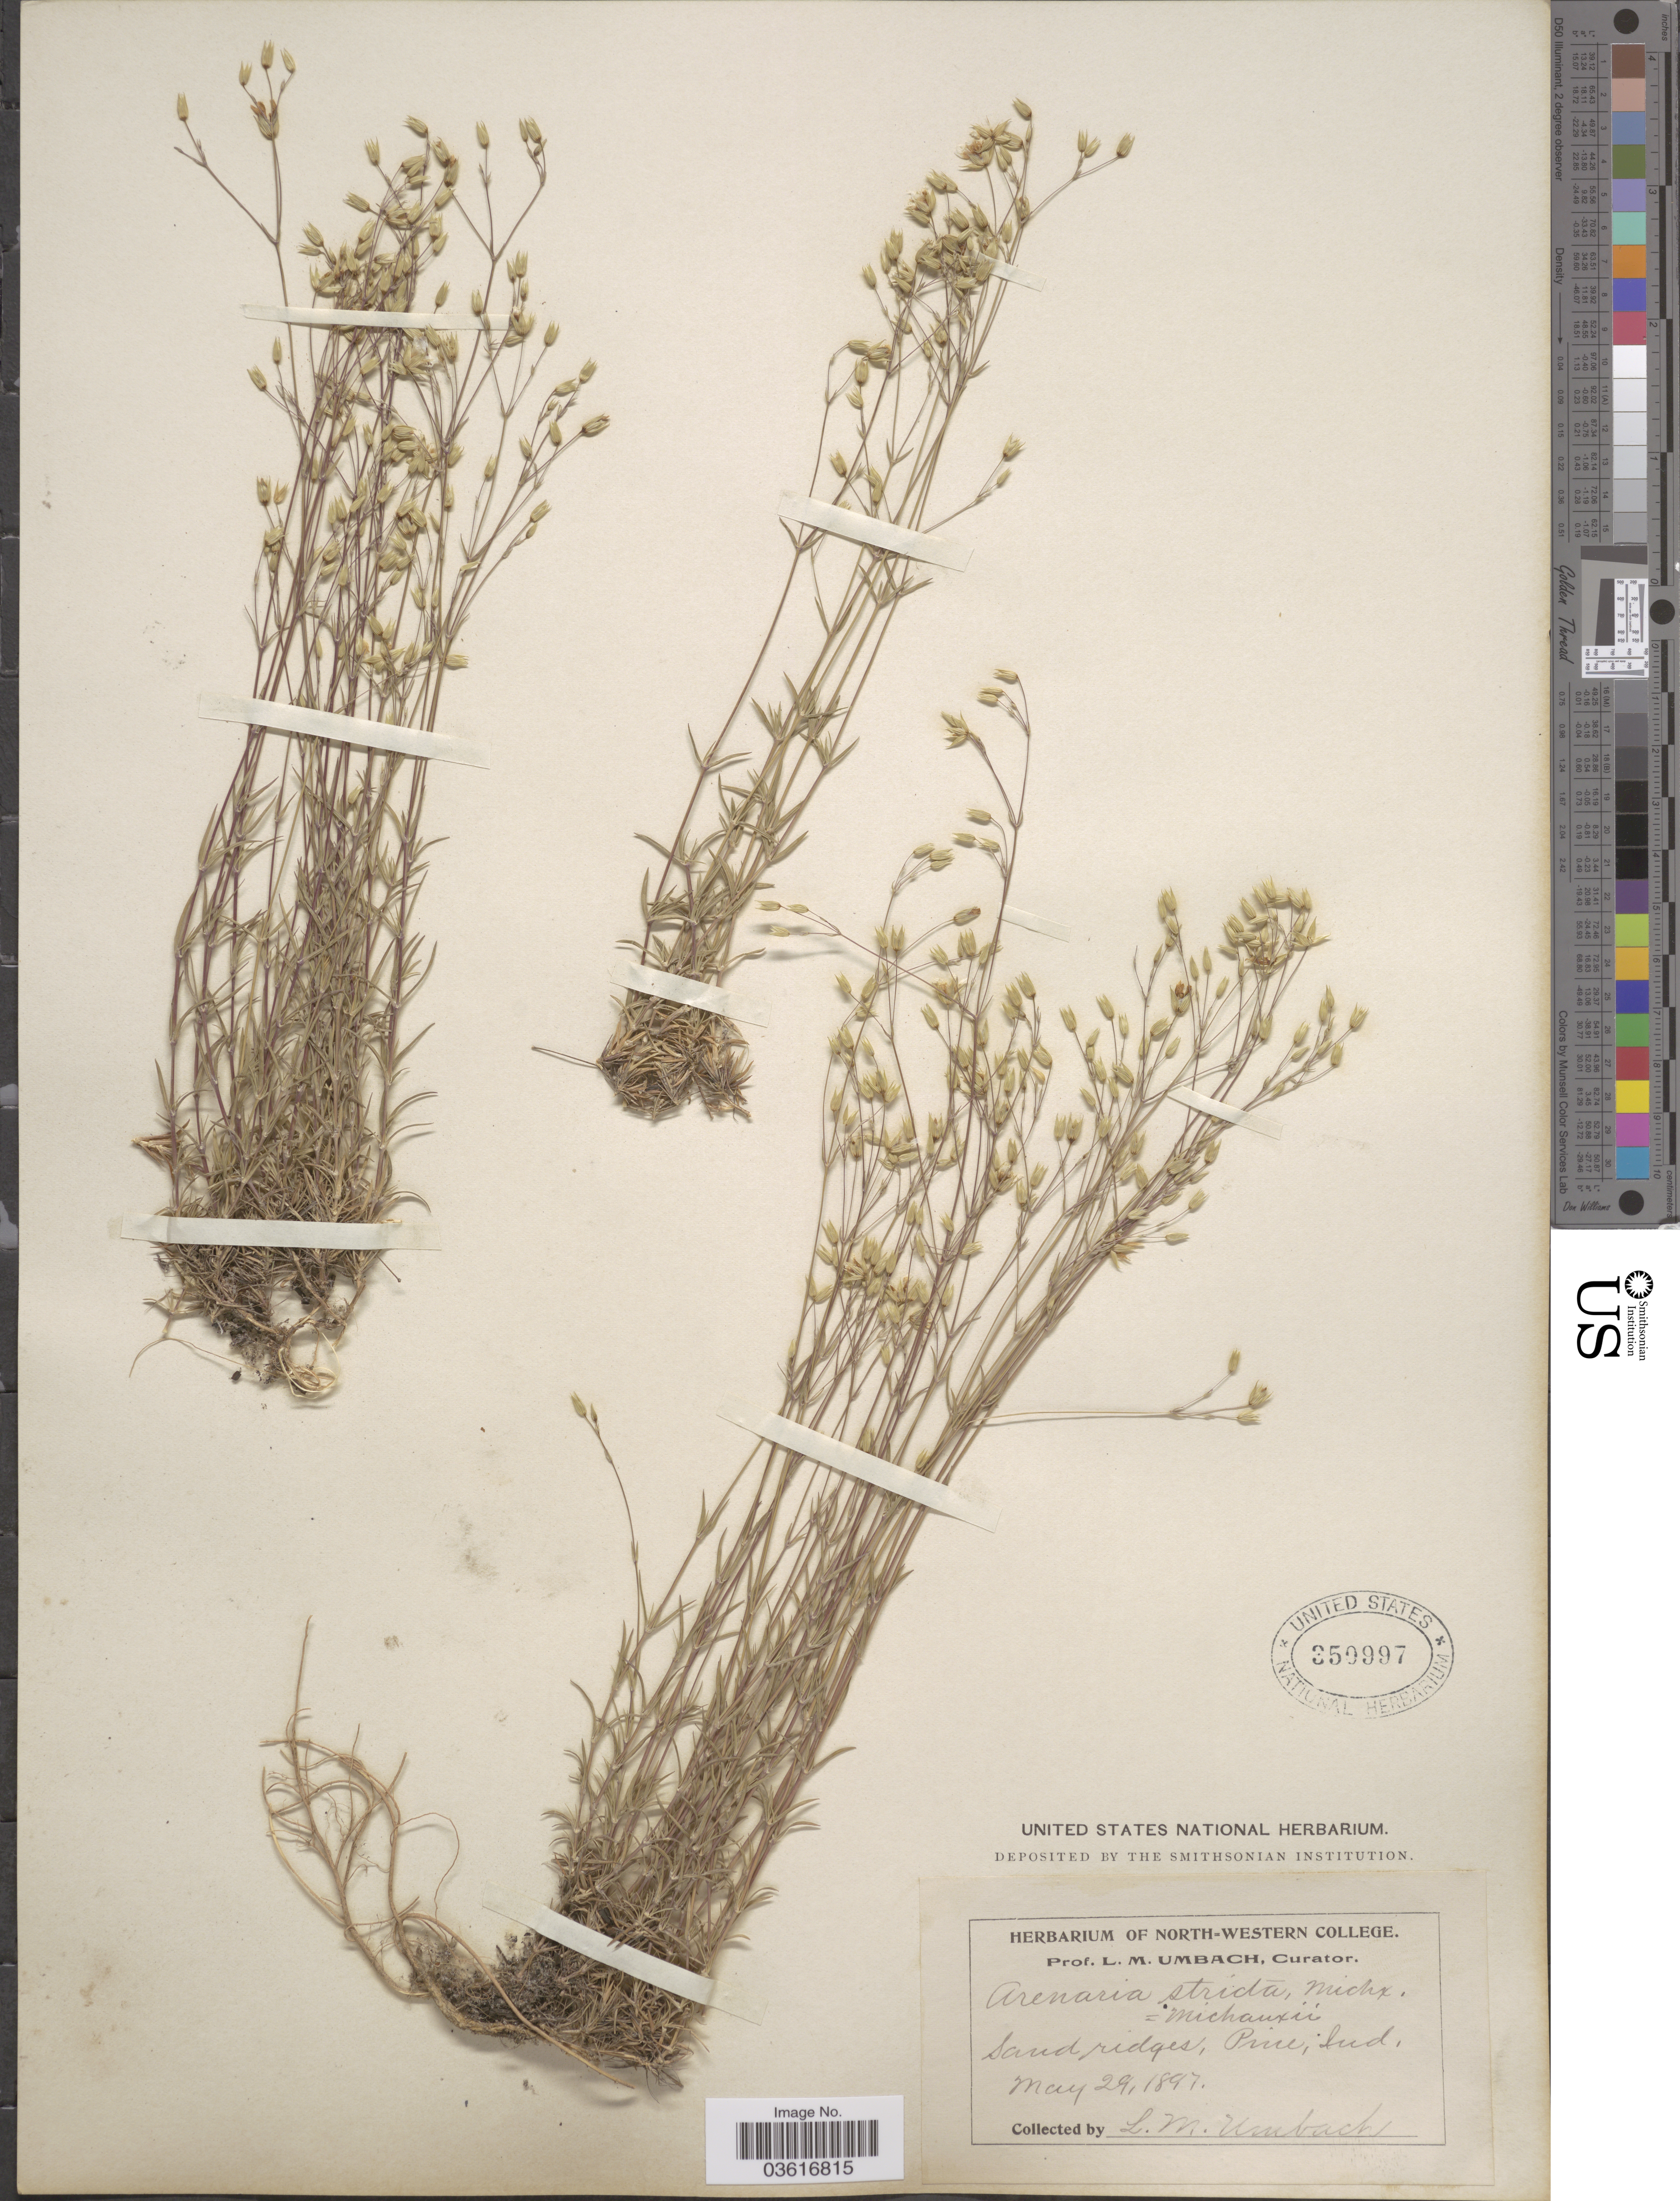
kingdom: Plantae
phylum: Tracheophyta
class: Magnoliopsida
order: Caryophyllales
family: Caryophyllaceae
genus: Minuartia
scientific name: Minuartia stricta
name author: (Sw.) Hiern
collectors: L. M. Umbach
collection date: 1897-05-29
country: United States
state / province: Indiana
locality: Pine.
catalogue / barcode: US 350997